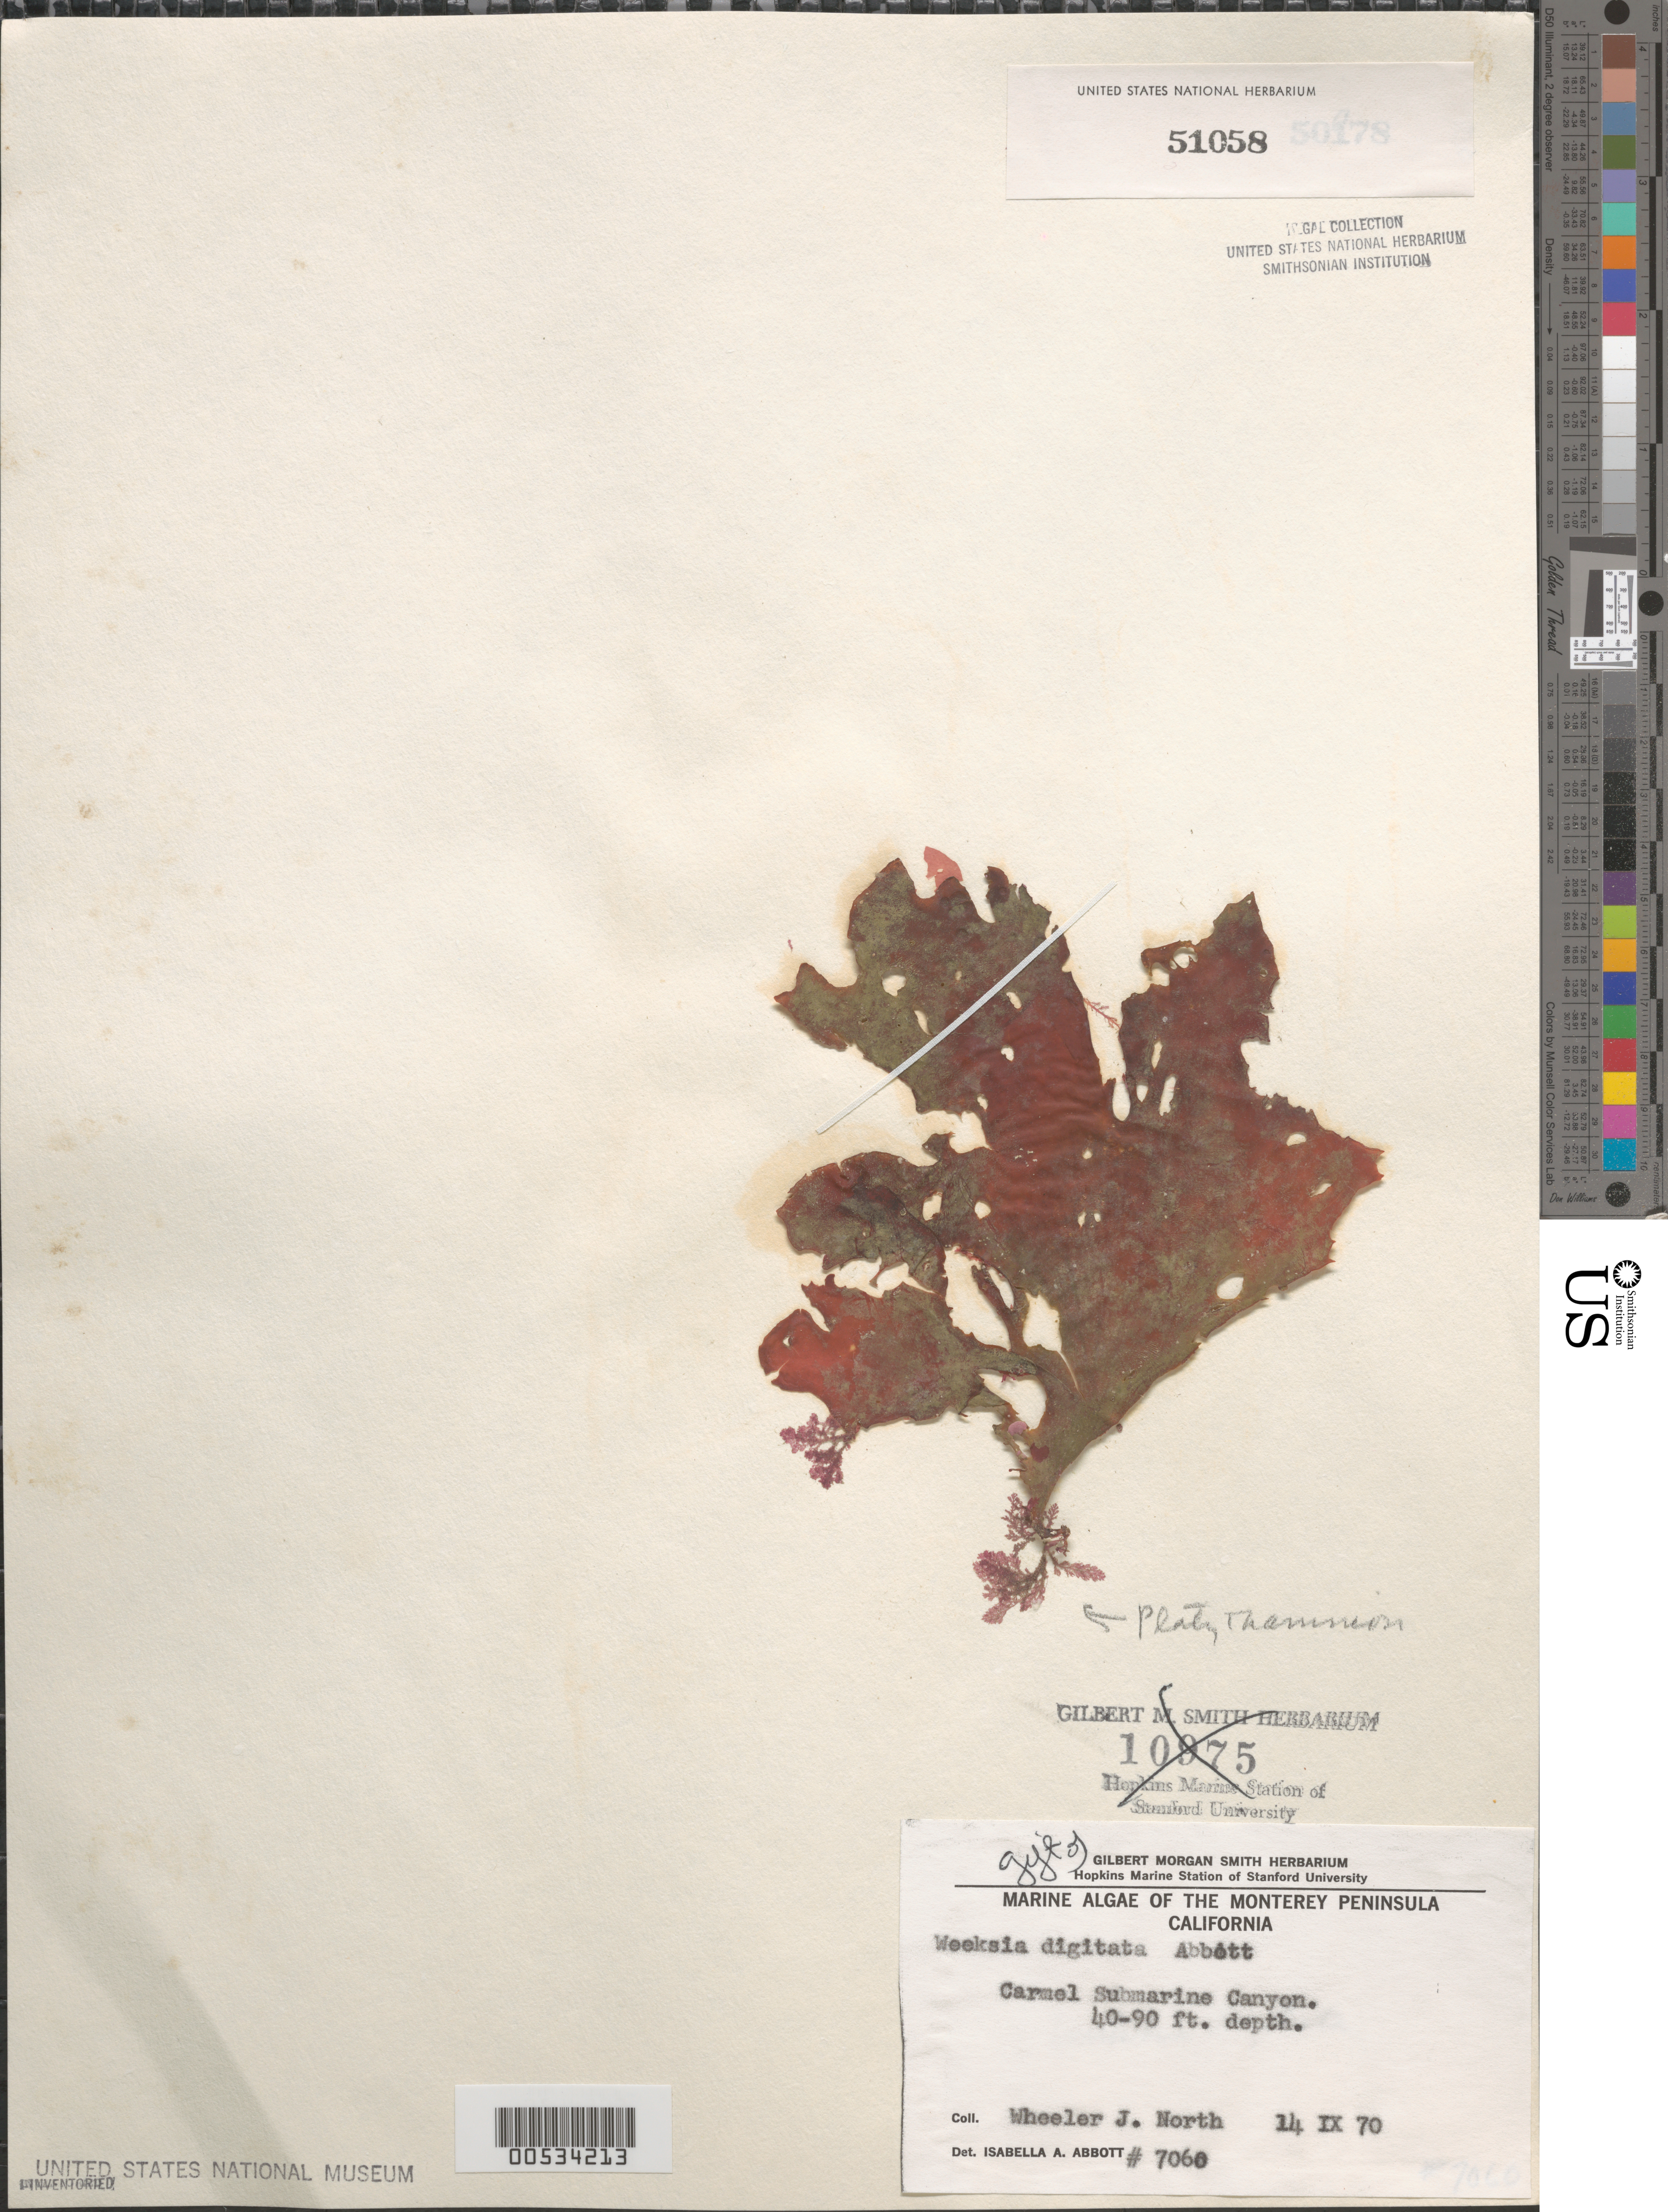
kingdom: Plantae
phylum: Rhodophyta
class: Florideophyceae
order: Gigartinales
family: Dumontiaceae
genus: Weeksia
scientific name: Weeksia digitata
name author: I.A. Abbott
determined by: Abbott, Isabella A.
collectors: W. North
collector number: IAA 7060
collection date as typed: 14 Sep 1970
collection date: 1970-09-14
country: United States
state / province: California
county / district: Monterey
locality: Carmel Submarine Canyon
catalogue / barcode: US 51058